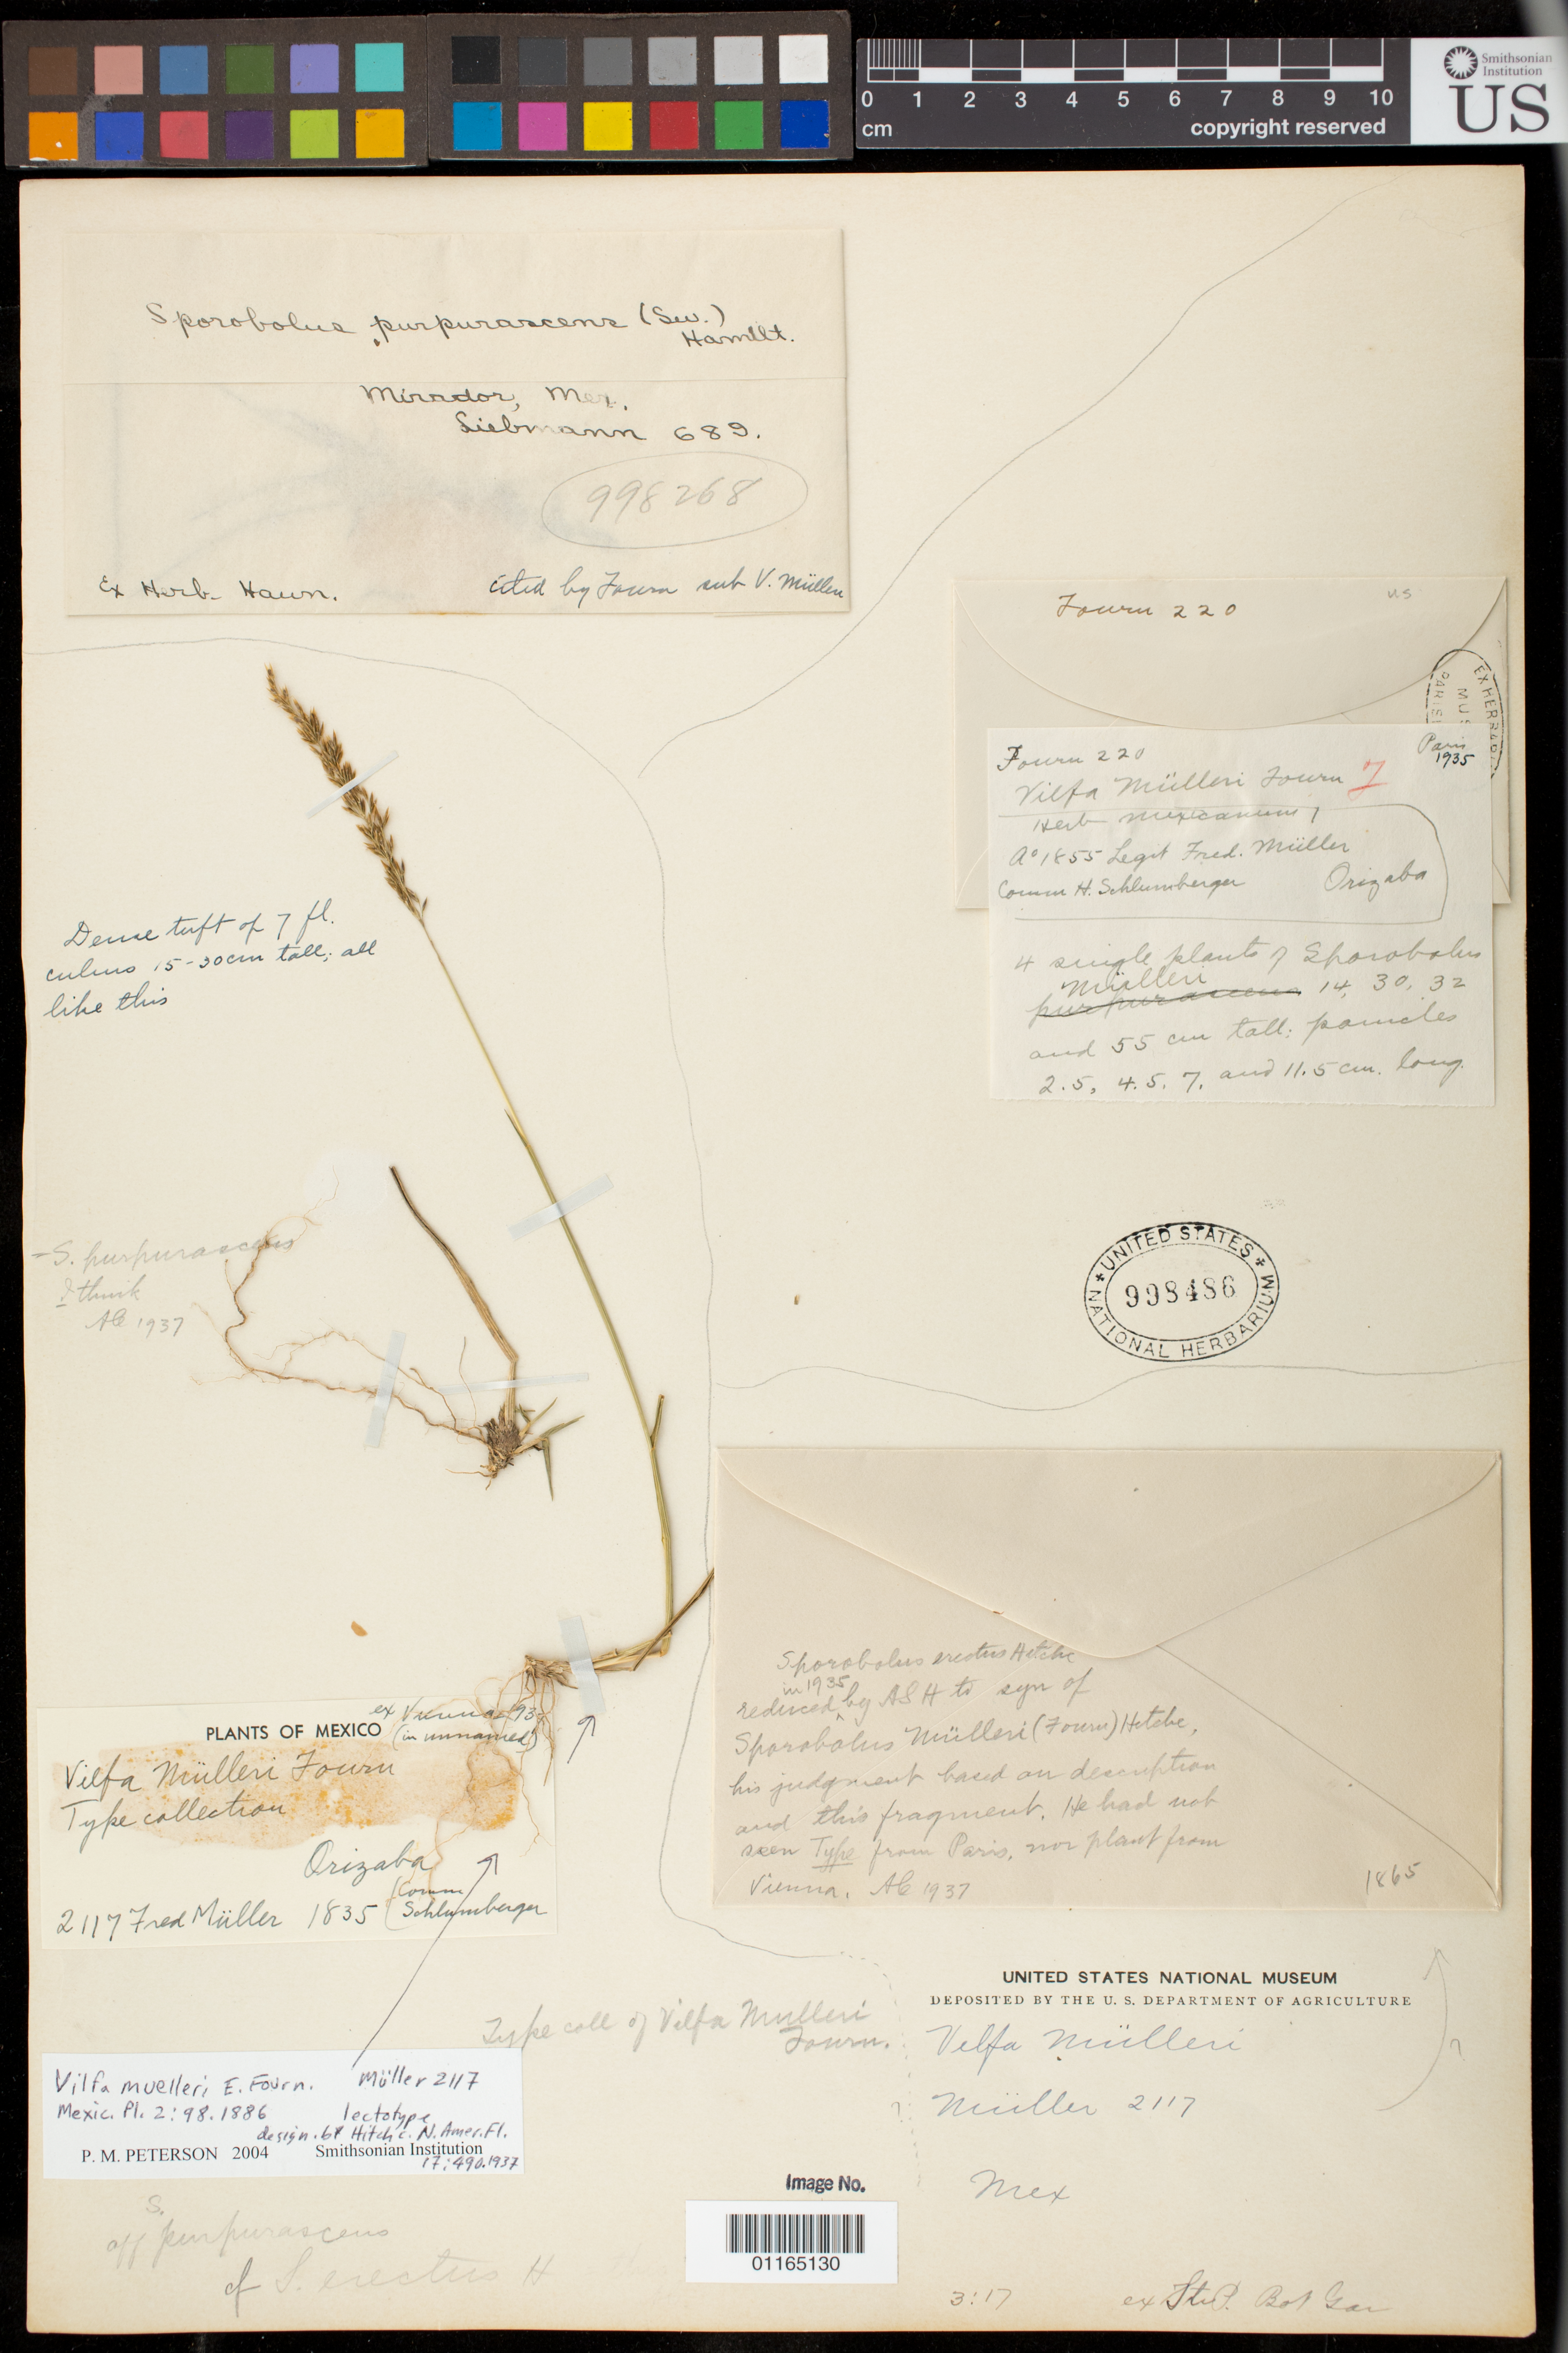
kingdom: Plantae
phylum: Tracheophyta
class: Liliopsida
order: Poales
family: Poaceae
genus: Vilfa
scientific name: Vilfa muelleri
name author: E. Fourn.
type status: Isosyntype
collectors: F. Mueller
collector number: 2117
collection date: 1835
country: Mexico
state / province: Veracruz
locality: Orizabas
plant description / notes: Fragmentary material of type specimens ex herb. Vienna, ex herb. St. P. Bot. Gard., ex herb. Paris. Also mounted on sheet is fragmentary material of another syntype of the same name.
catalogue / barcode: US 998486